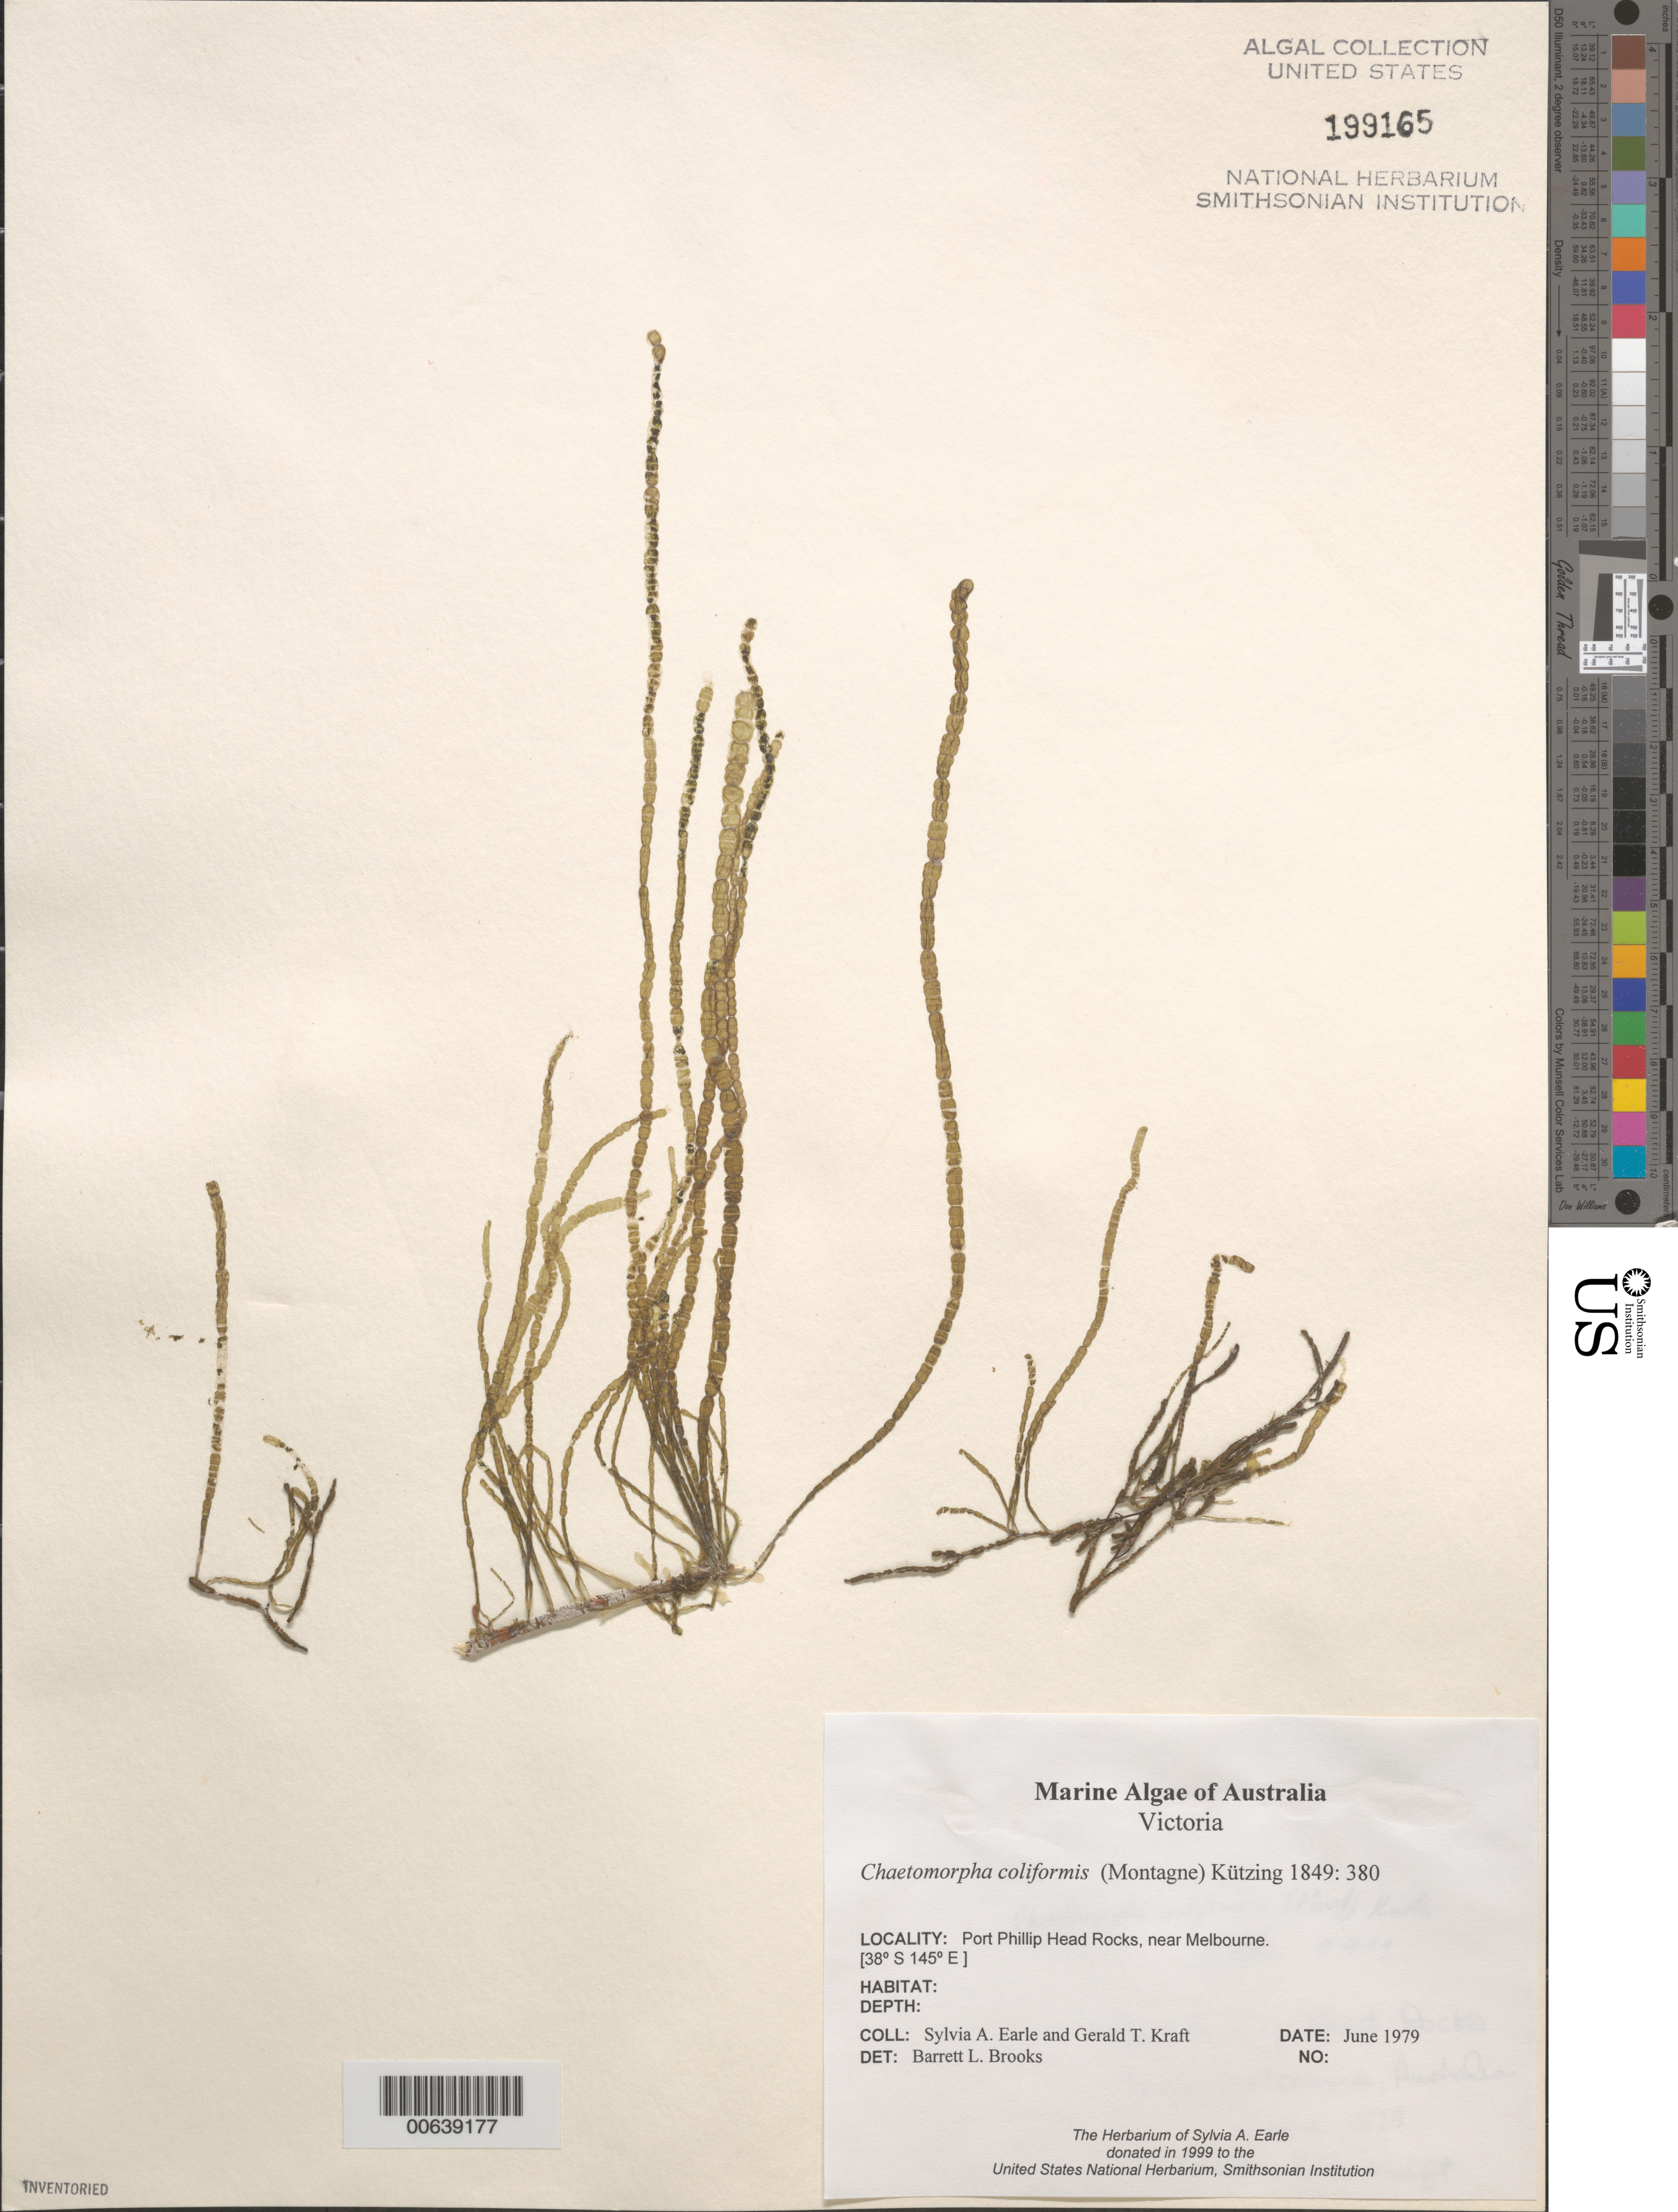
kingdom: Plantae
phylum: Chlorophyta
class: Ulvophyceae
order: Cladophorales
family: Cladophoraceae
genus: Chaetomorpha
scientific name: Chaetomorpha coliformis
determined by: Brooks, B. L., (BOT), Smithsonian Institution - National Museum of Natural History (UNITED STATES)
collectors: S. A. Earle & G. T. Kraft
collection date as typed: Jun 1979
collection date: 1979-06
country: Australia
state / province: Victoria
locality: Port Phillip Head Rocks, near Melbourne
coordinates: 38 S, 145 E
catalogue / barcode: US 199165